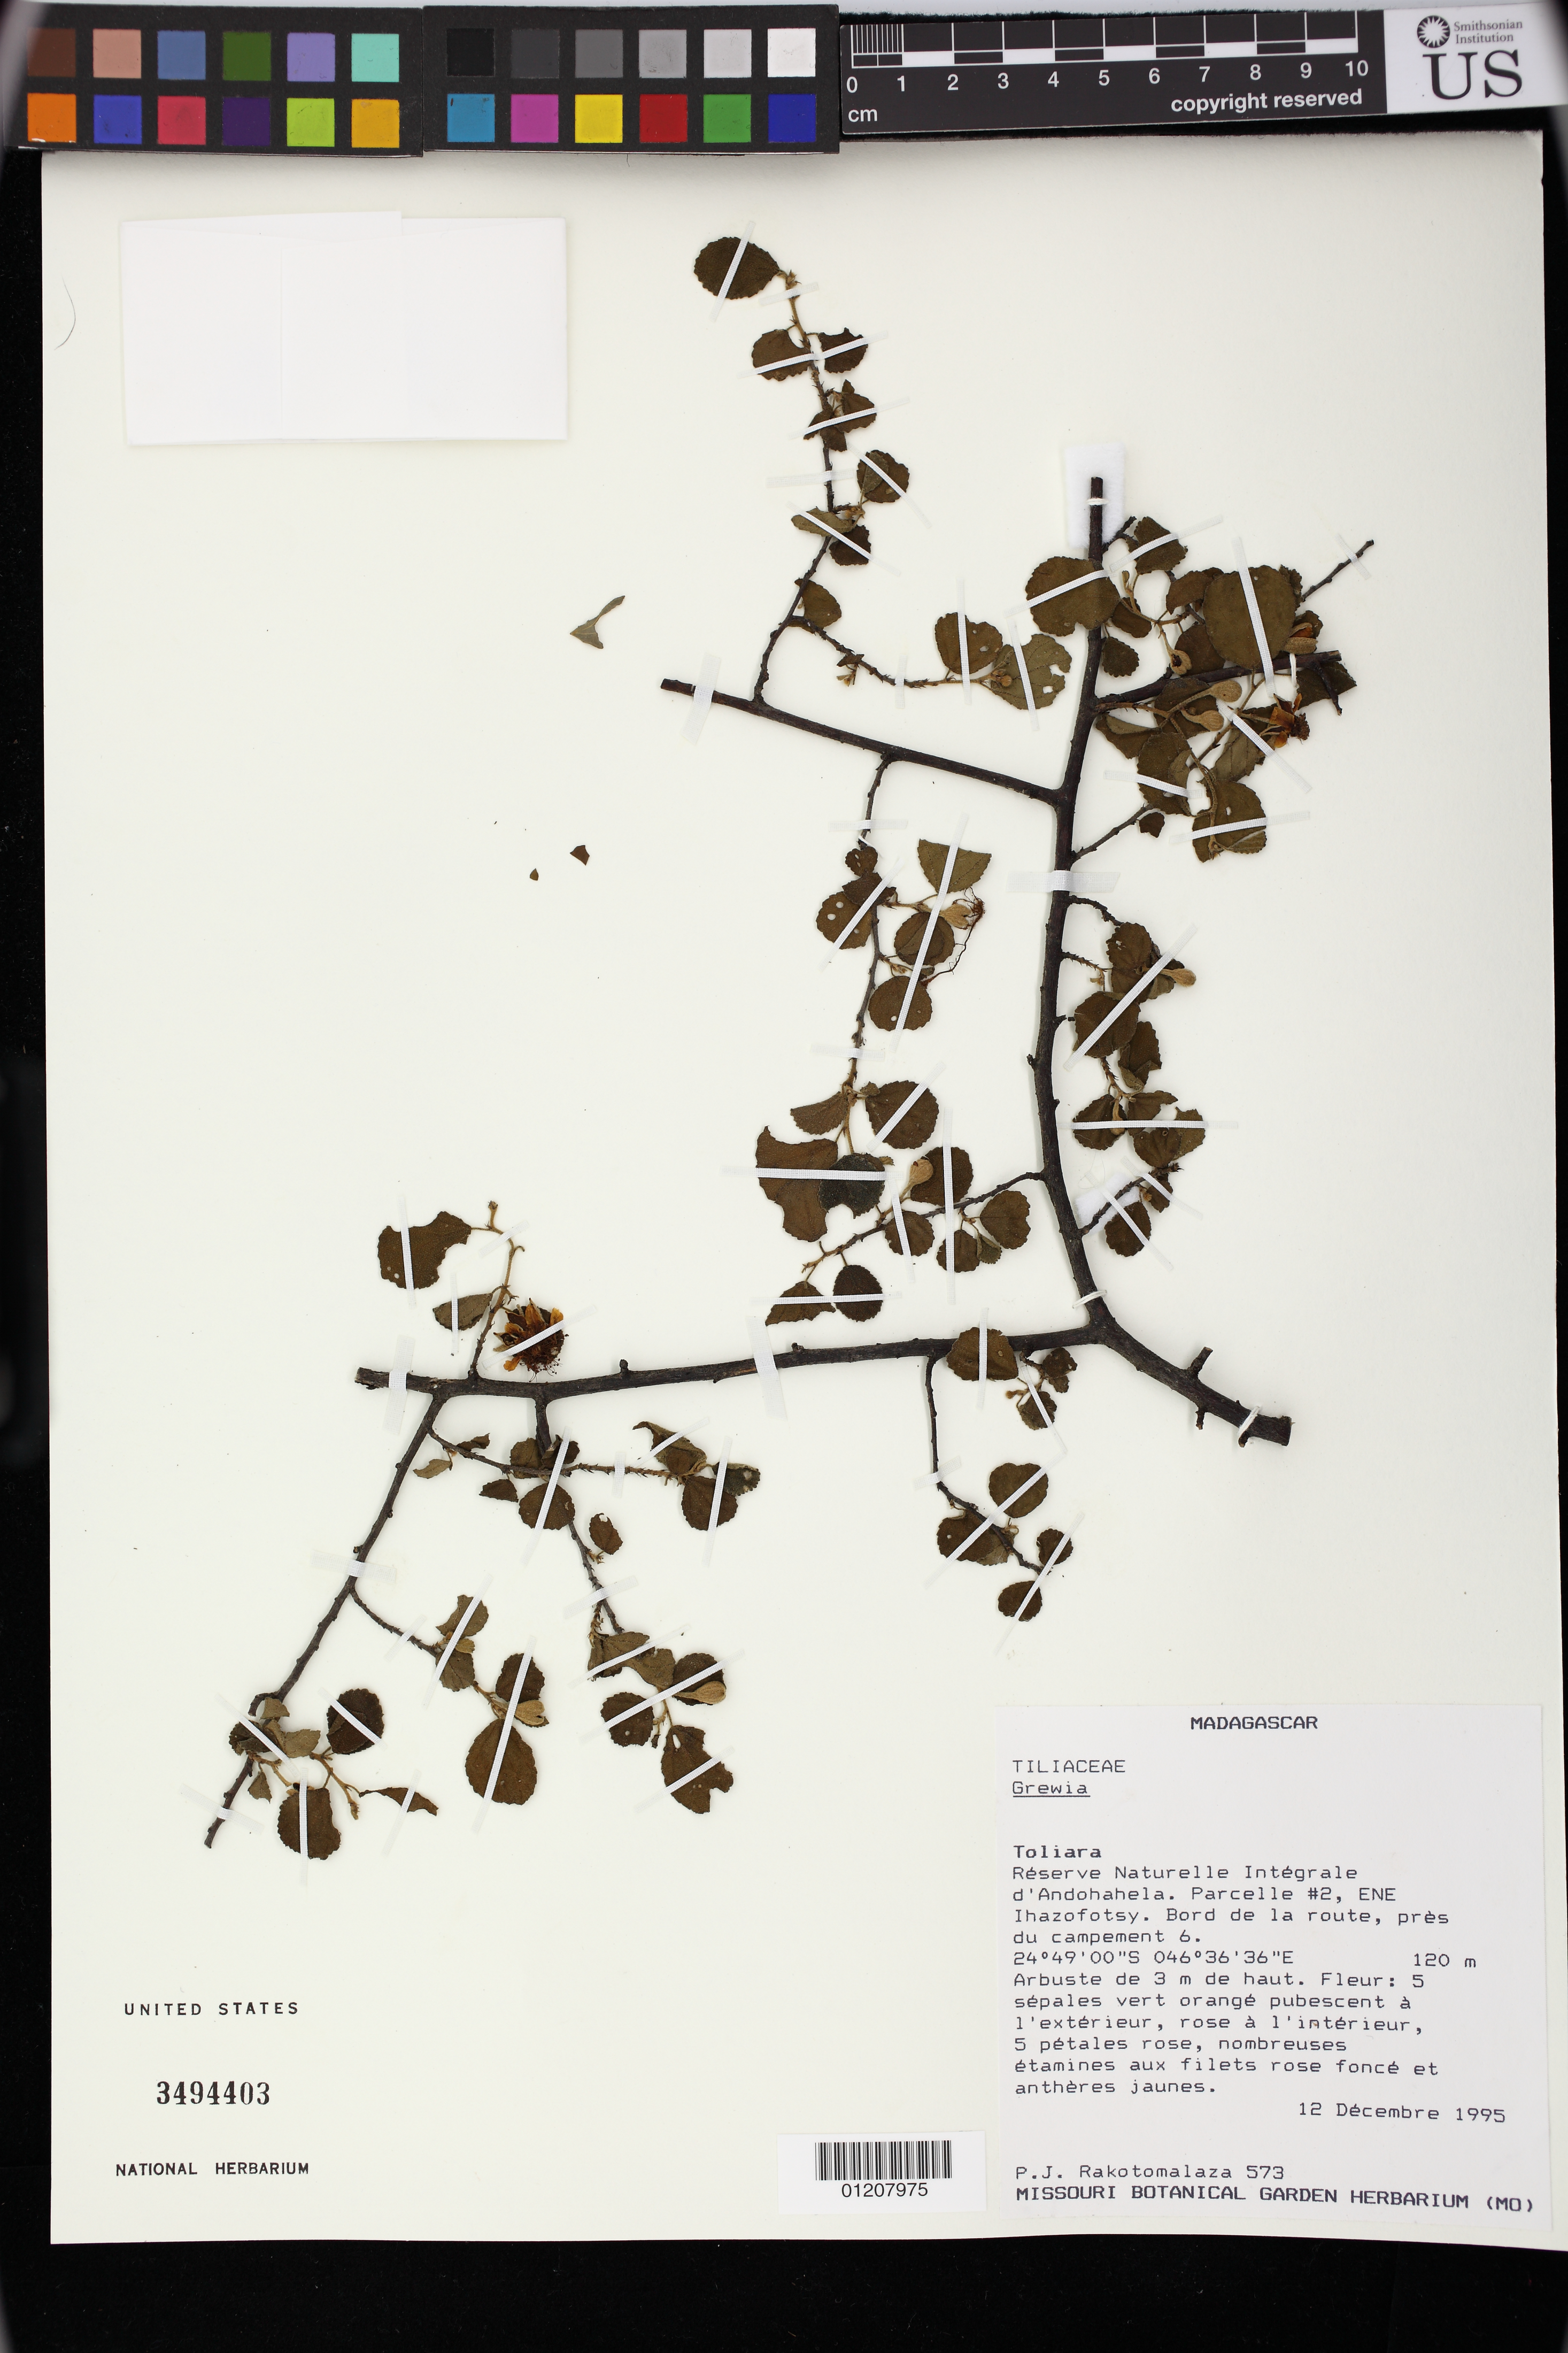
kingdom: Plantae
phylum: Tracheophyta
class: Magnoliopsida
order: Malvales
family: Malvaceae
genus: Grewia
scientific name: Grewia microcyclea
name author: (Burret) Capuron & Mabb.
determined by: Jourdain-Fievet, L.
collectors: P. J. Rakotomalaza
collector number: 573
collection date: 1995-12-12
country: Madagascar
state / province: Anosy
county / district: Tolanaro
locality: Toliara. Reserve Naturelle Integrale d'Andohahela. Parcelle #2, ENE Ihazofotsy. Bord de la route, pres du campement 6.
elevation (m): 120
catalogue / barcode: US 3494403